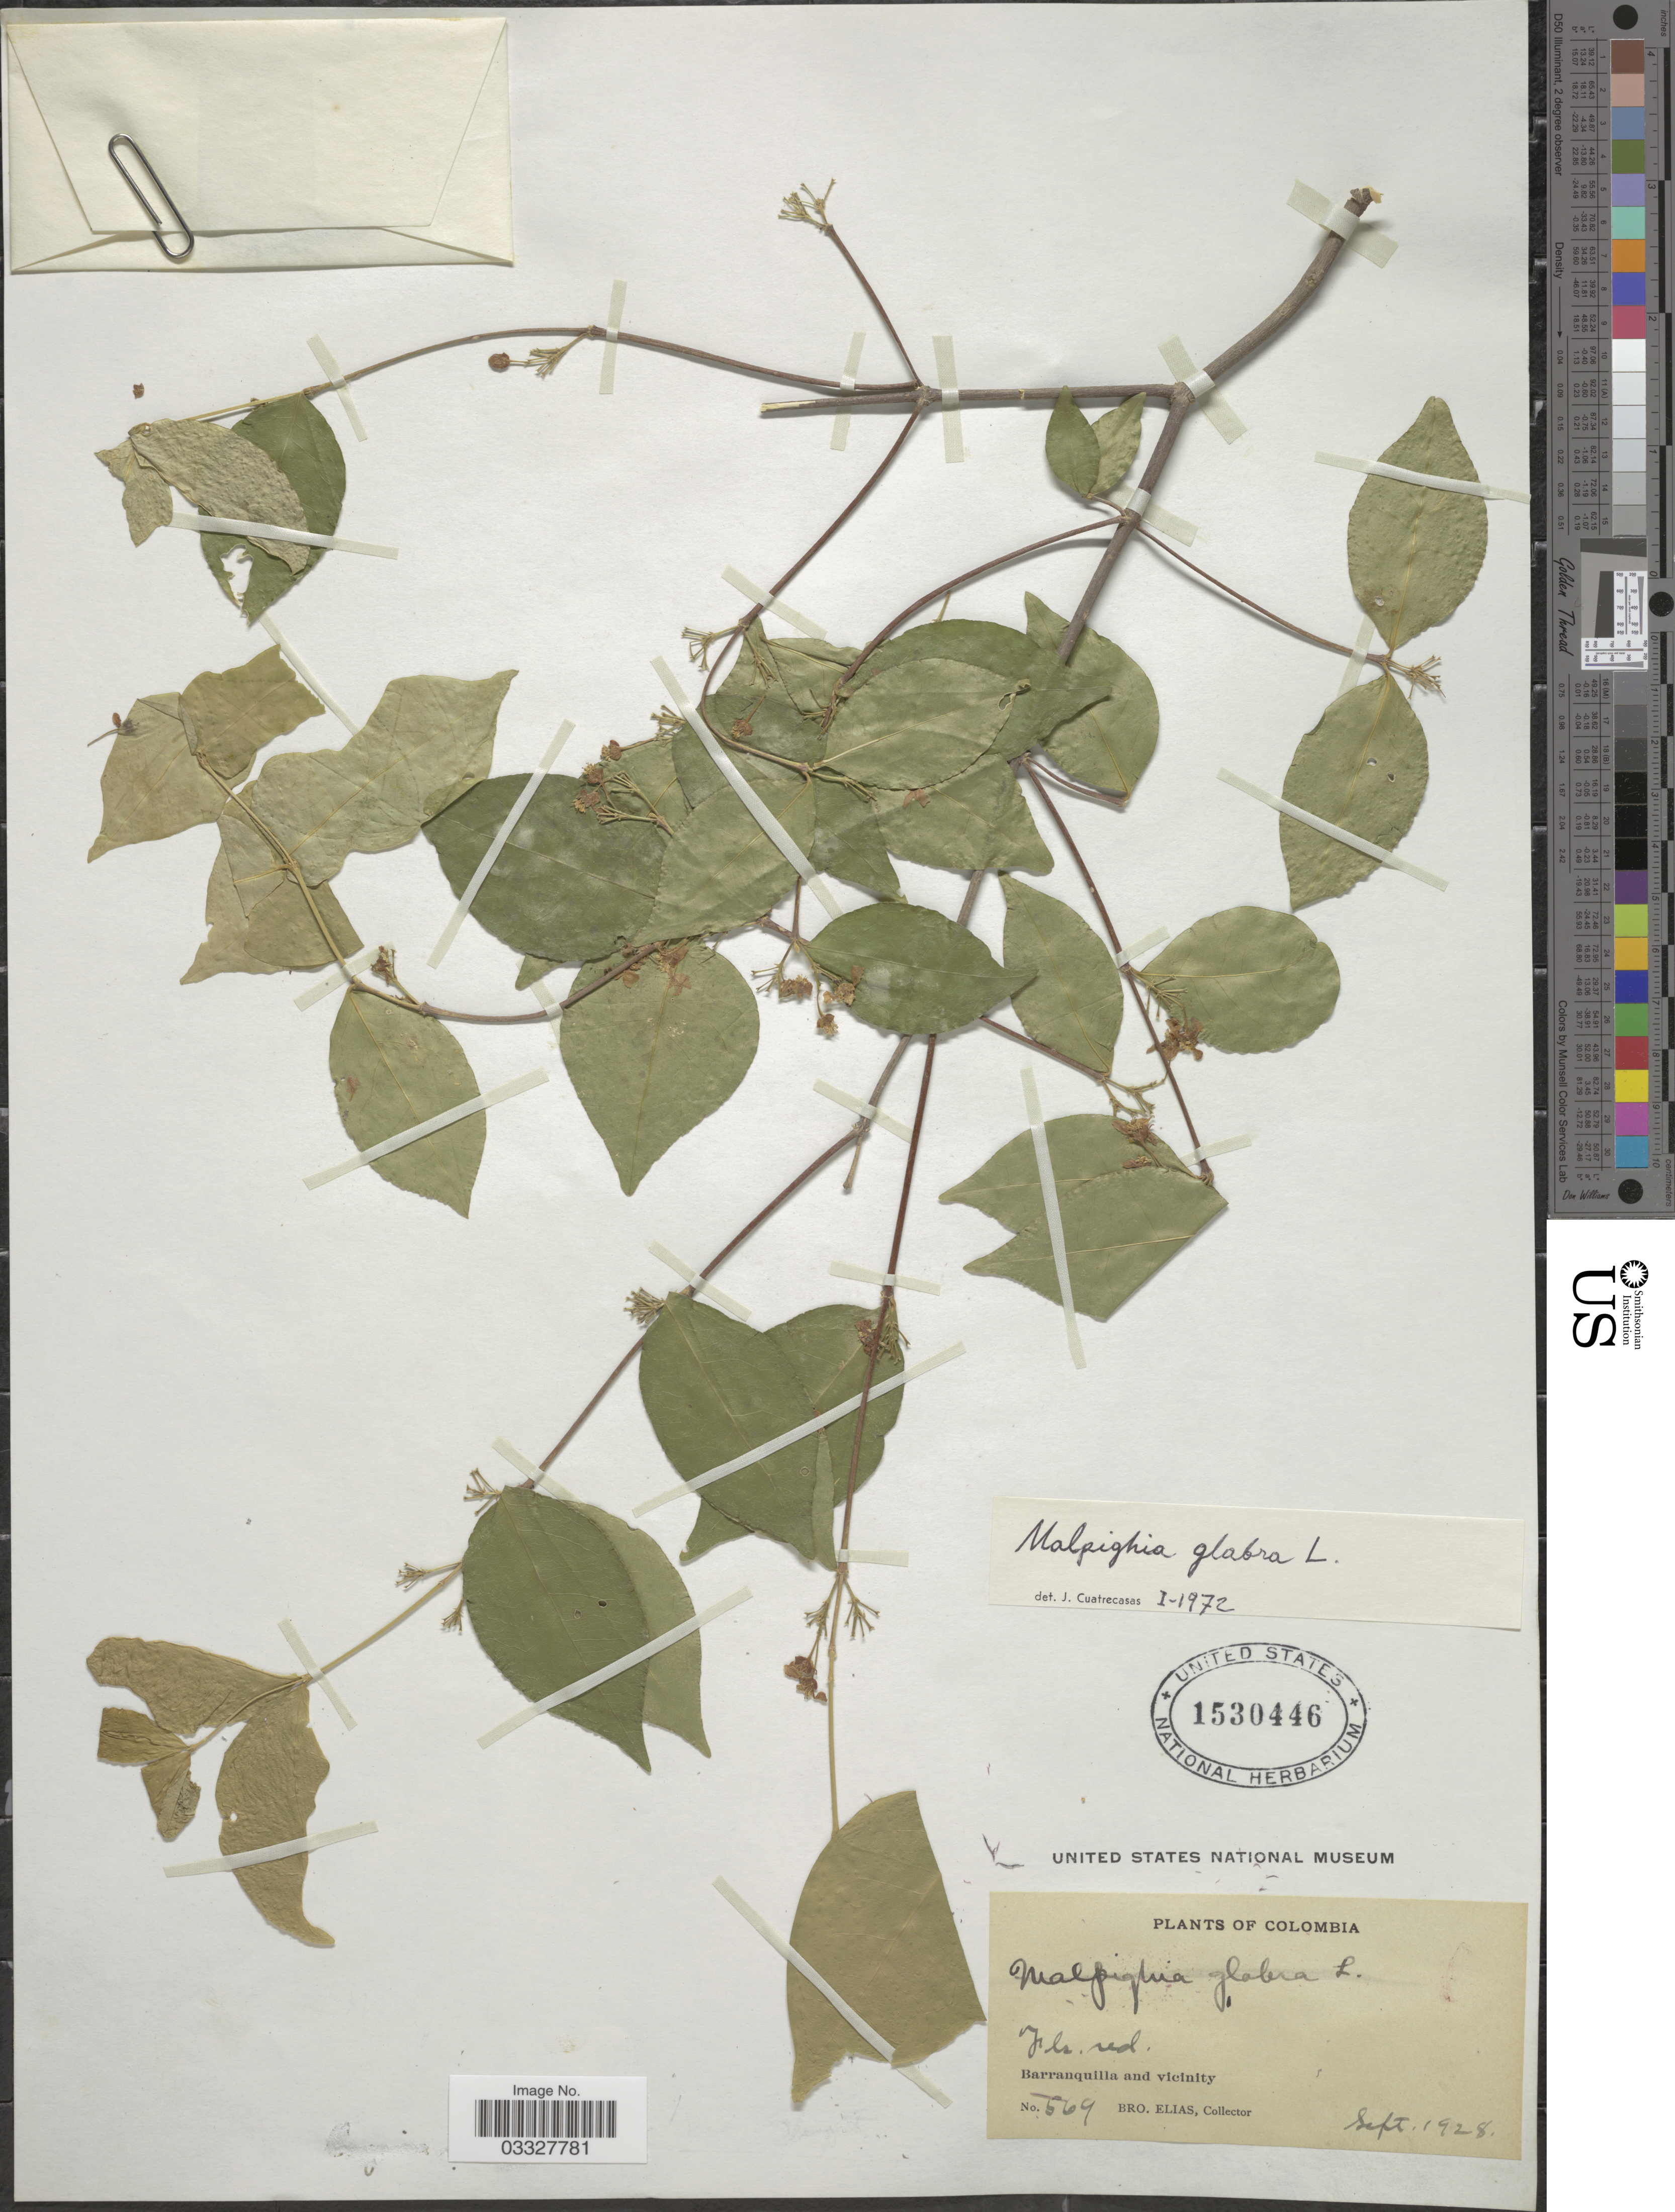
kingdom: Plantae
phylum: Tracheophyta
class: Magnoliopsida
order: Malpighiales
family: Malpighiaceae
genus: Malpighia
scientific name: Malpighia glabra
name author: L.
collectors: Bro. Elias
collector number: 569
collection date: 1928-09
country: Colombia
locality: Barranquilla and vicinity.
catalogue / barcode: US 1530446